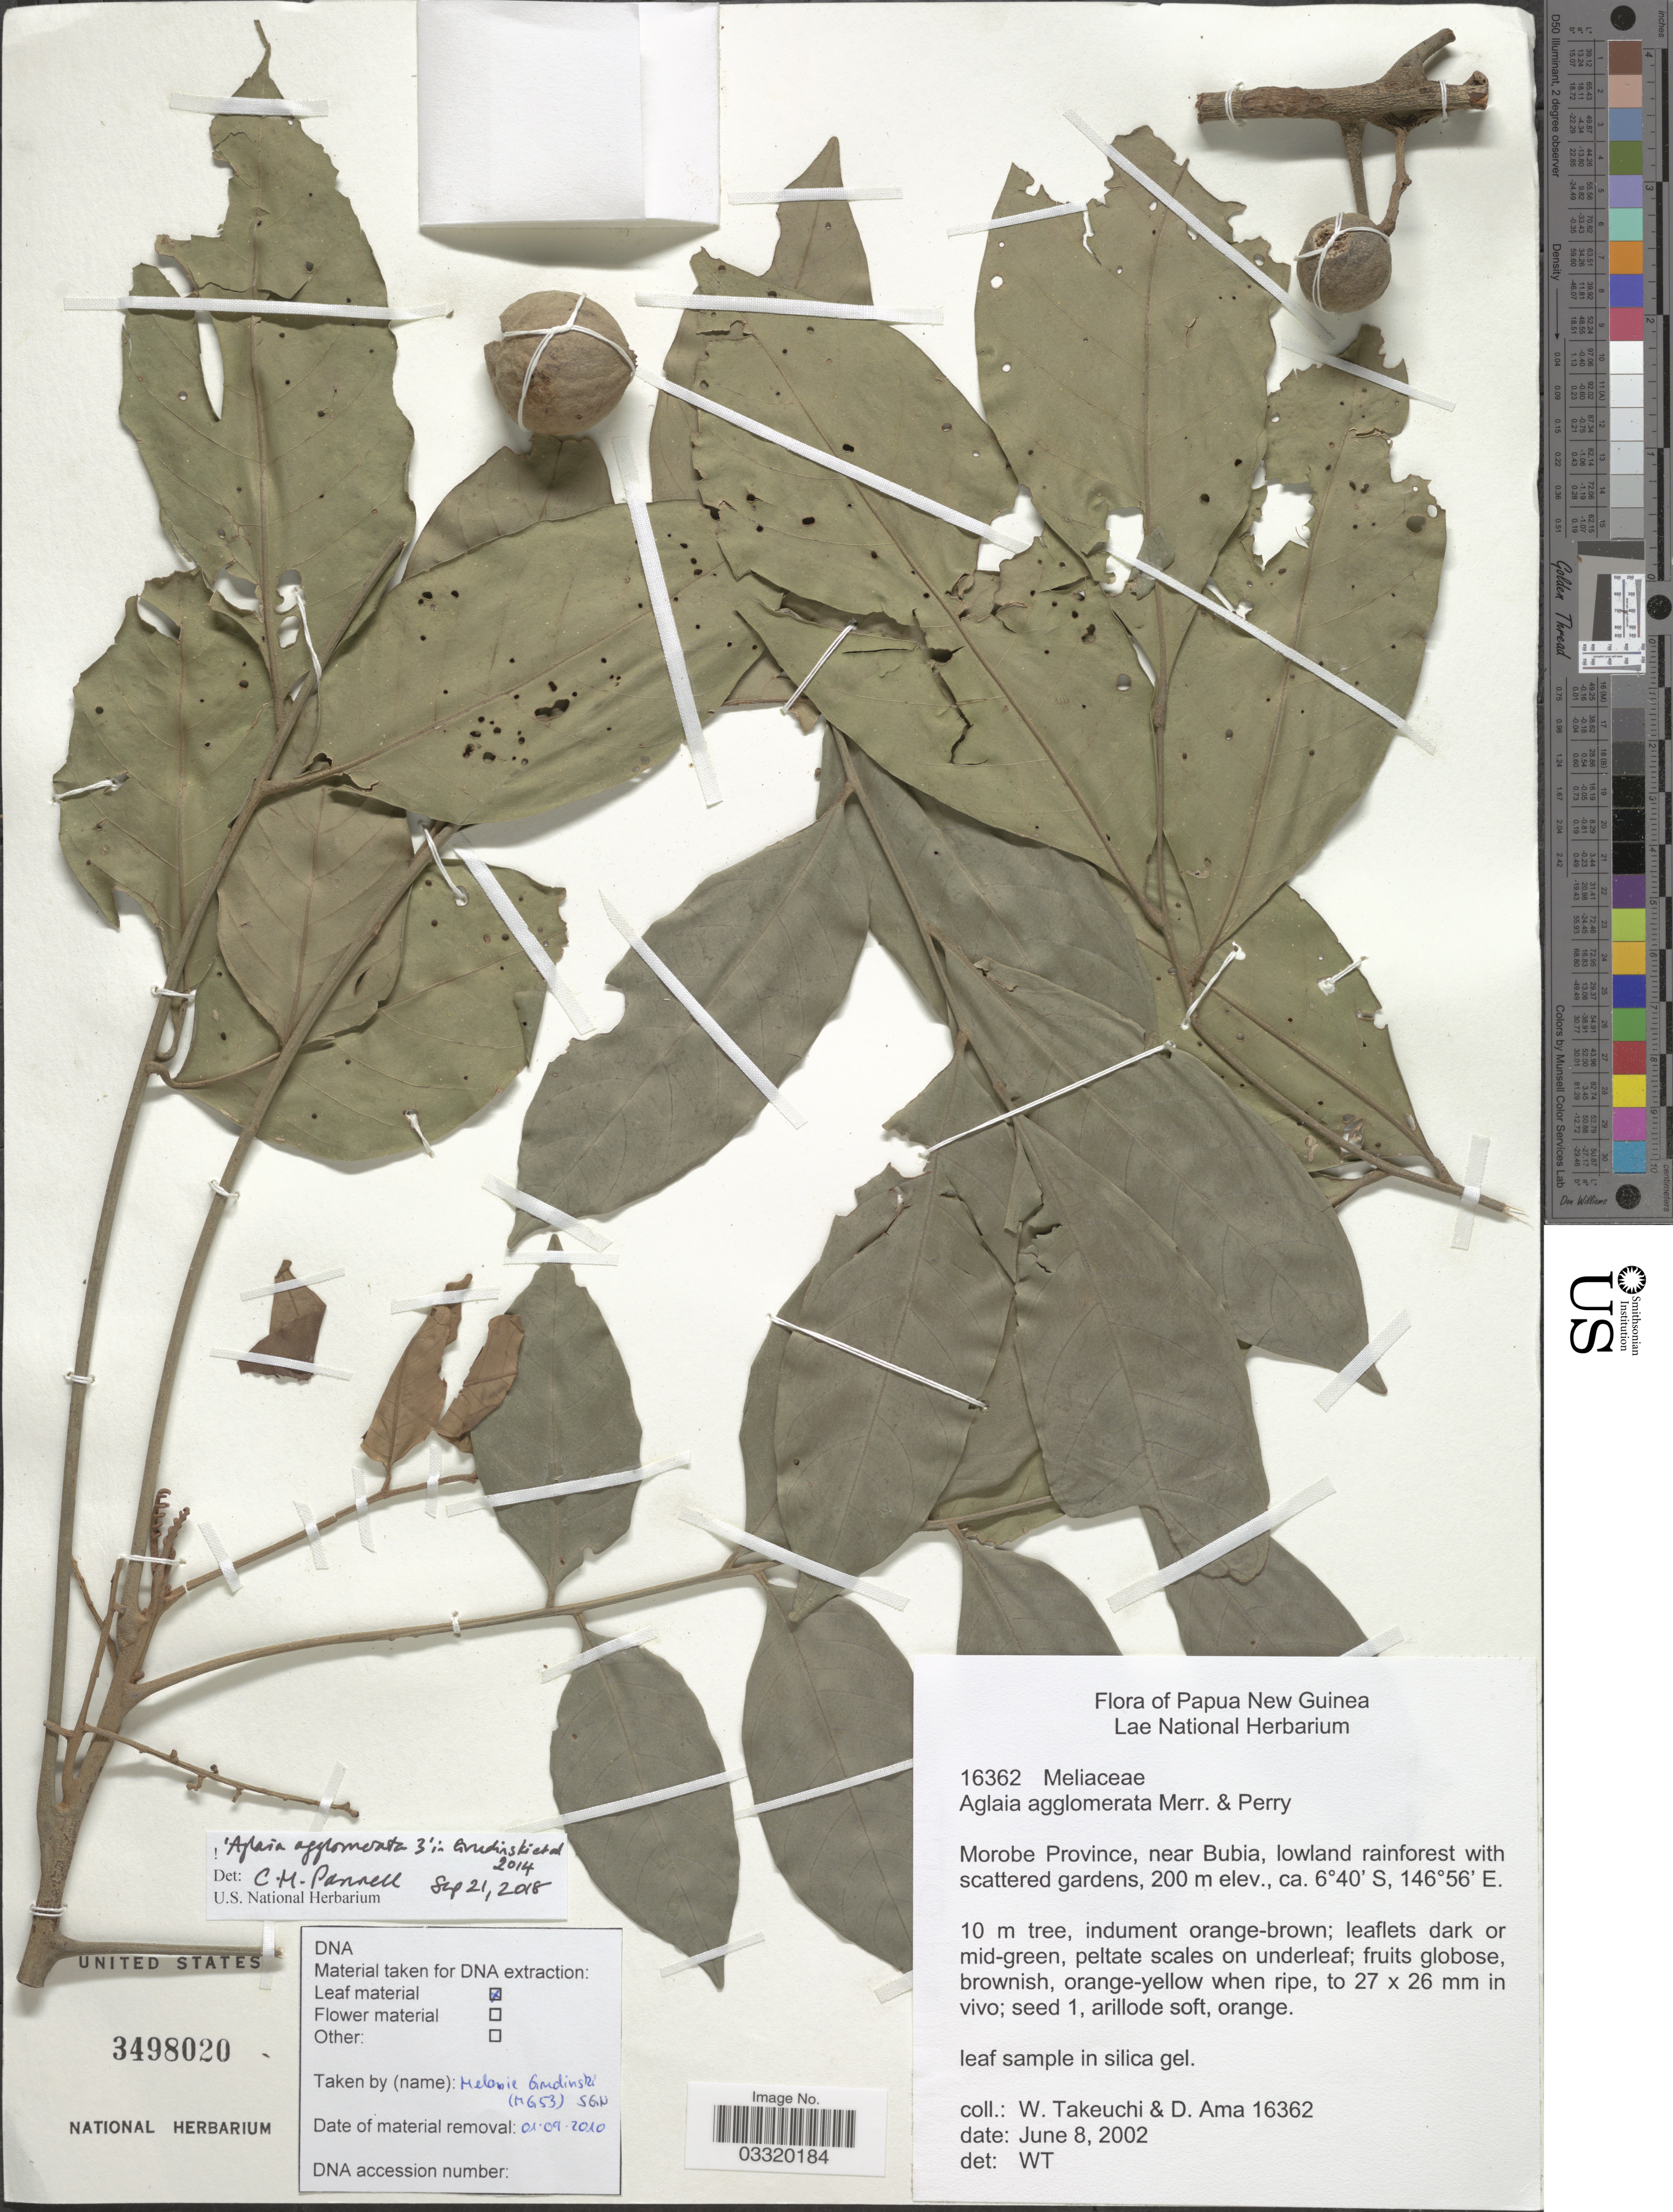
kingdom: Plantae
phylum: Tracheophyta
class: Magnoliopsida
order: Sapindales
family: Meliaceae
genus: Aglaia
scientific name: Aglaia agglomerata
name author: Merr. & L.M. Perry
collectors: W. Takeuchi & D. Ama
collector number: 16362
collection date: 2002-06-08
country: Papua New Guinea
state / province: Morobe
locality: Near Bubia.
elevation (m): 200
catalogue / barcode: US 3498020